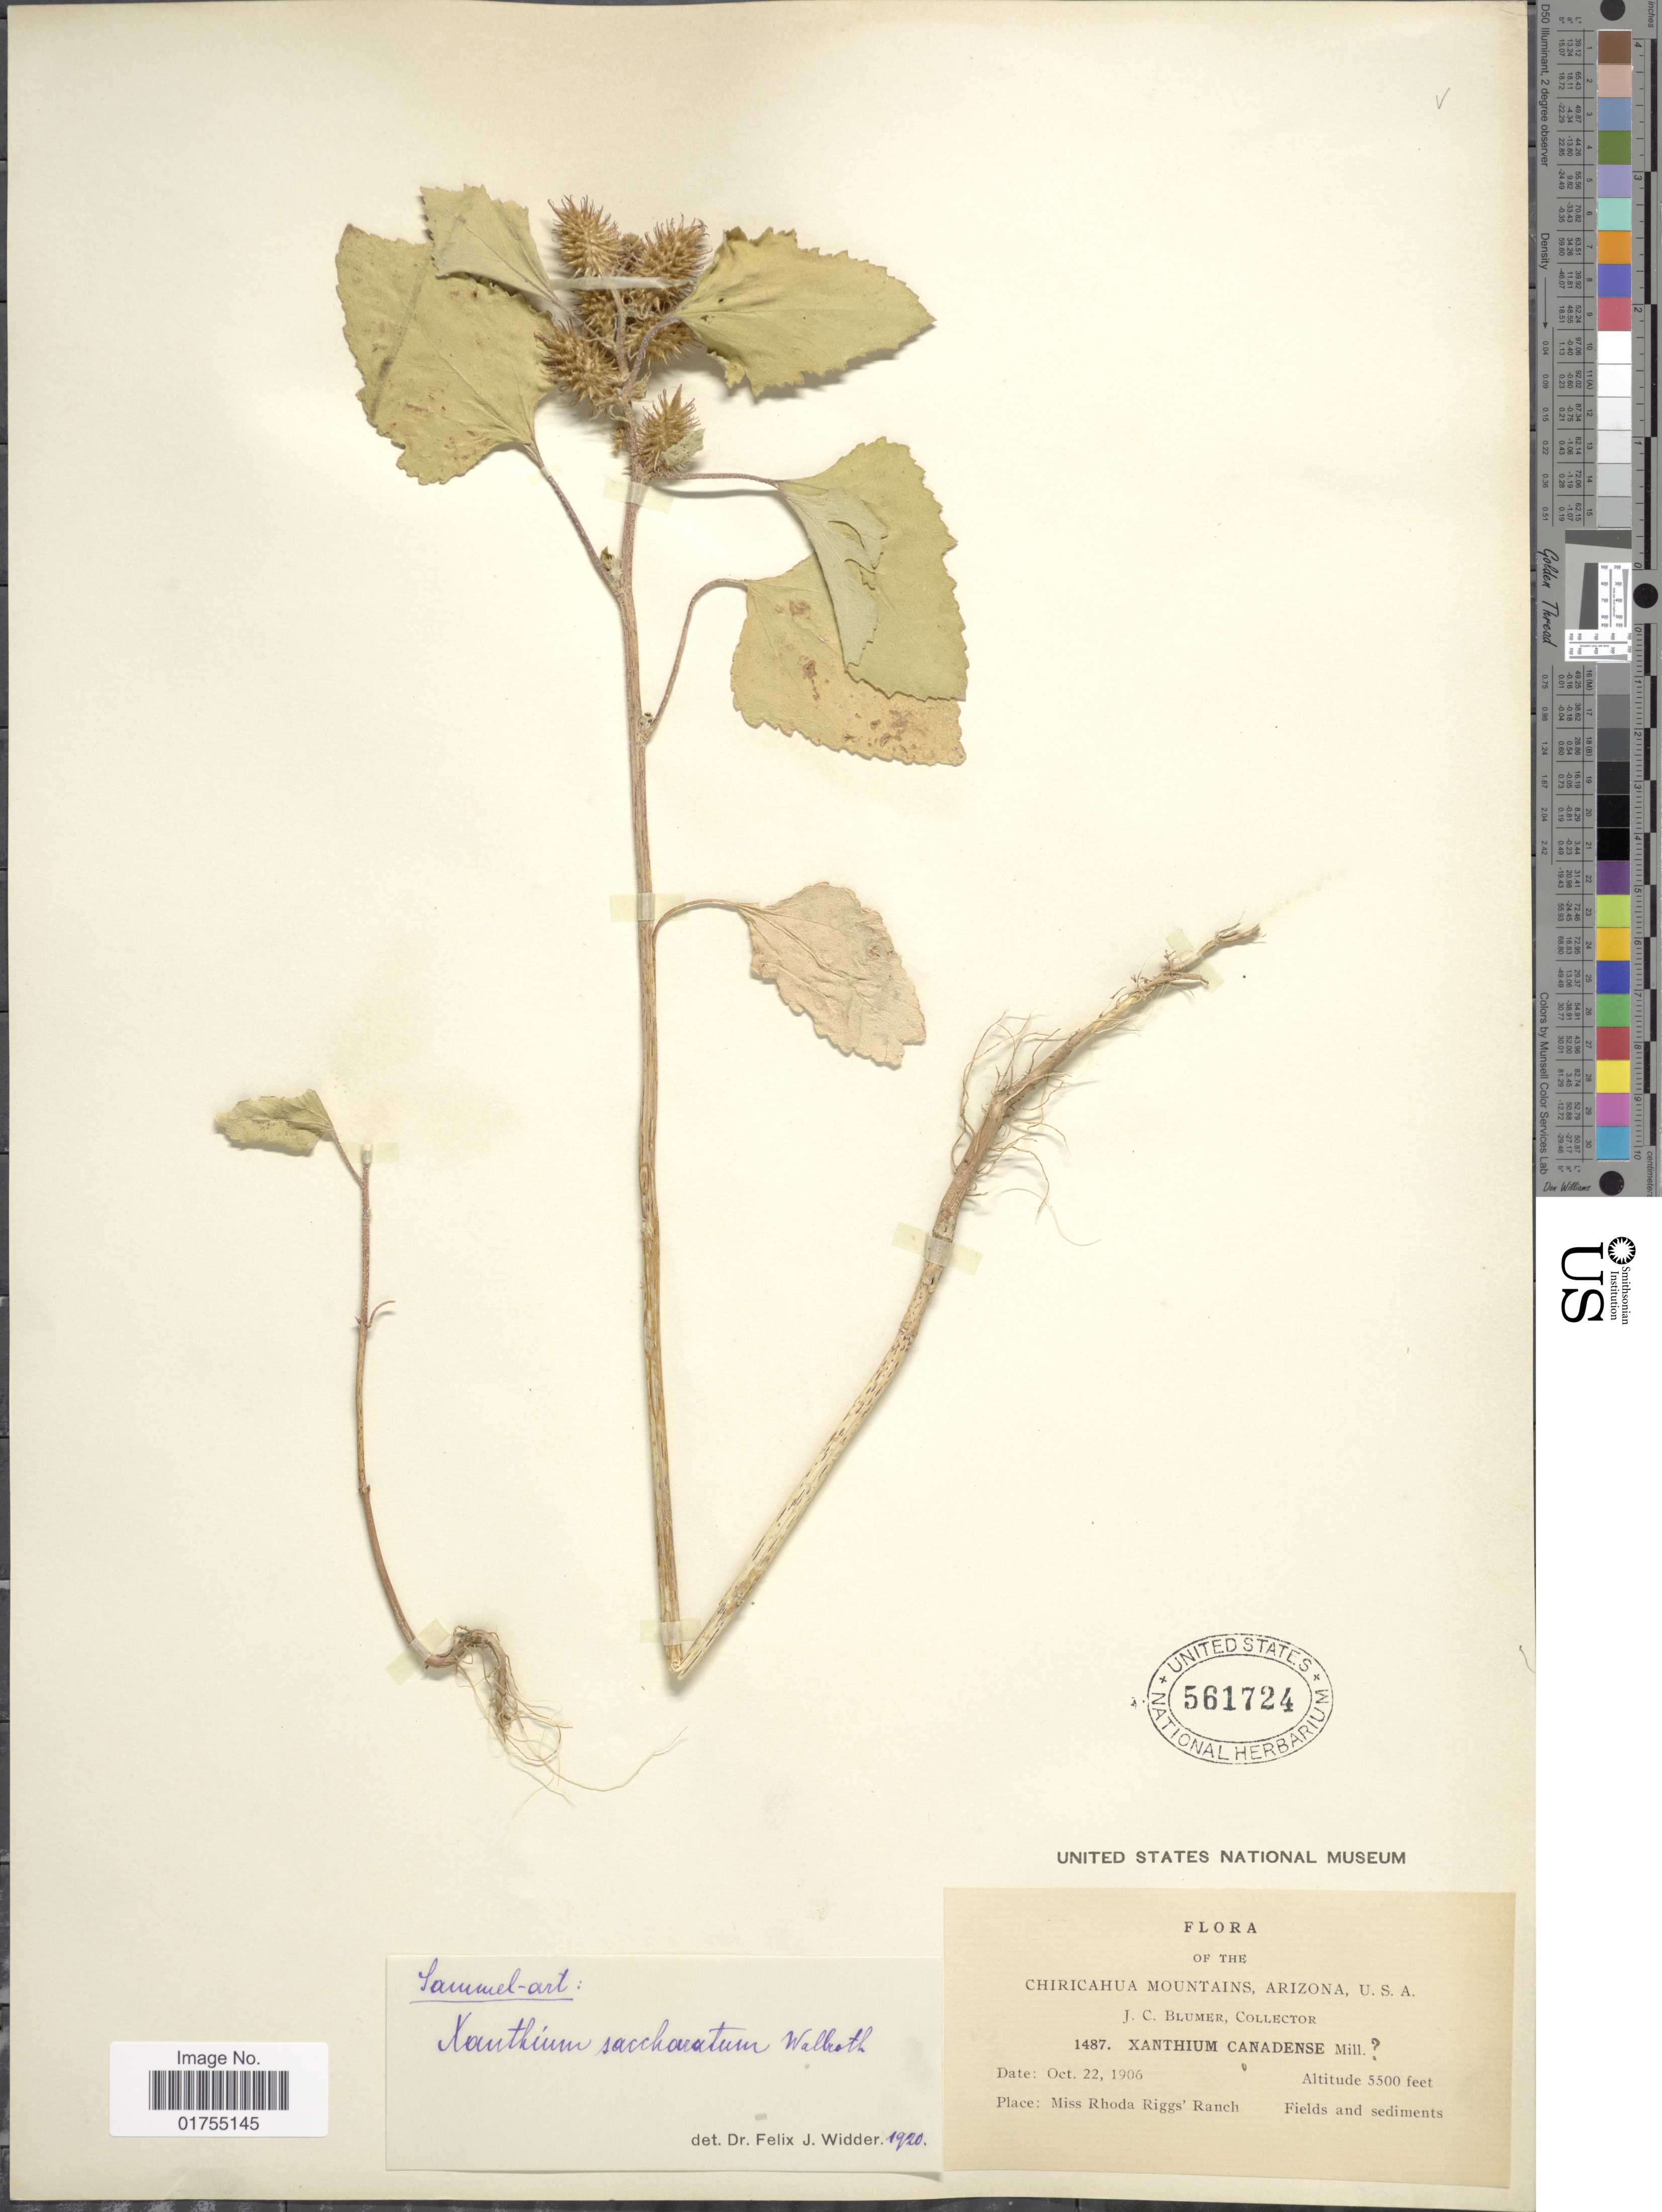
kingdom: Plantae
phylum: Tracheophyta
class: Magnoliopsida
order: Asterales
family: Asteraceae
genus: Xanthium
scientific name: Xanthium strumarium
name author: L.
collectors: J. C. Blumer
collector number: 1487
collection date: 1906-10-22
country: United States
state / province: Arizona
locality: Chiricahua Moutains. Miss Rhoda Rigg's Ranch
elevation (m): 1676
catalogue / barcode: US 561724